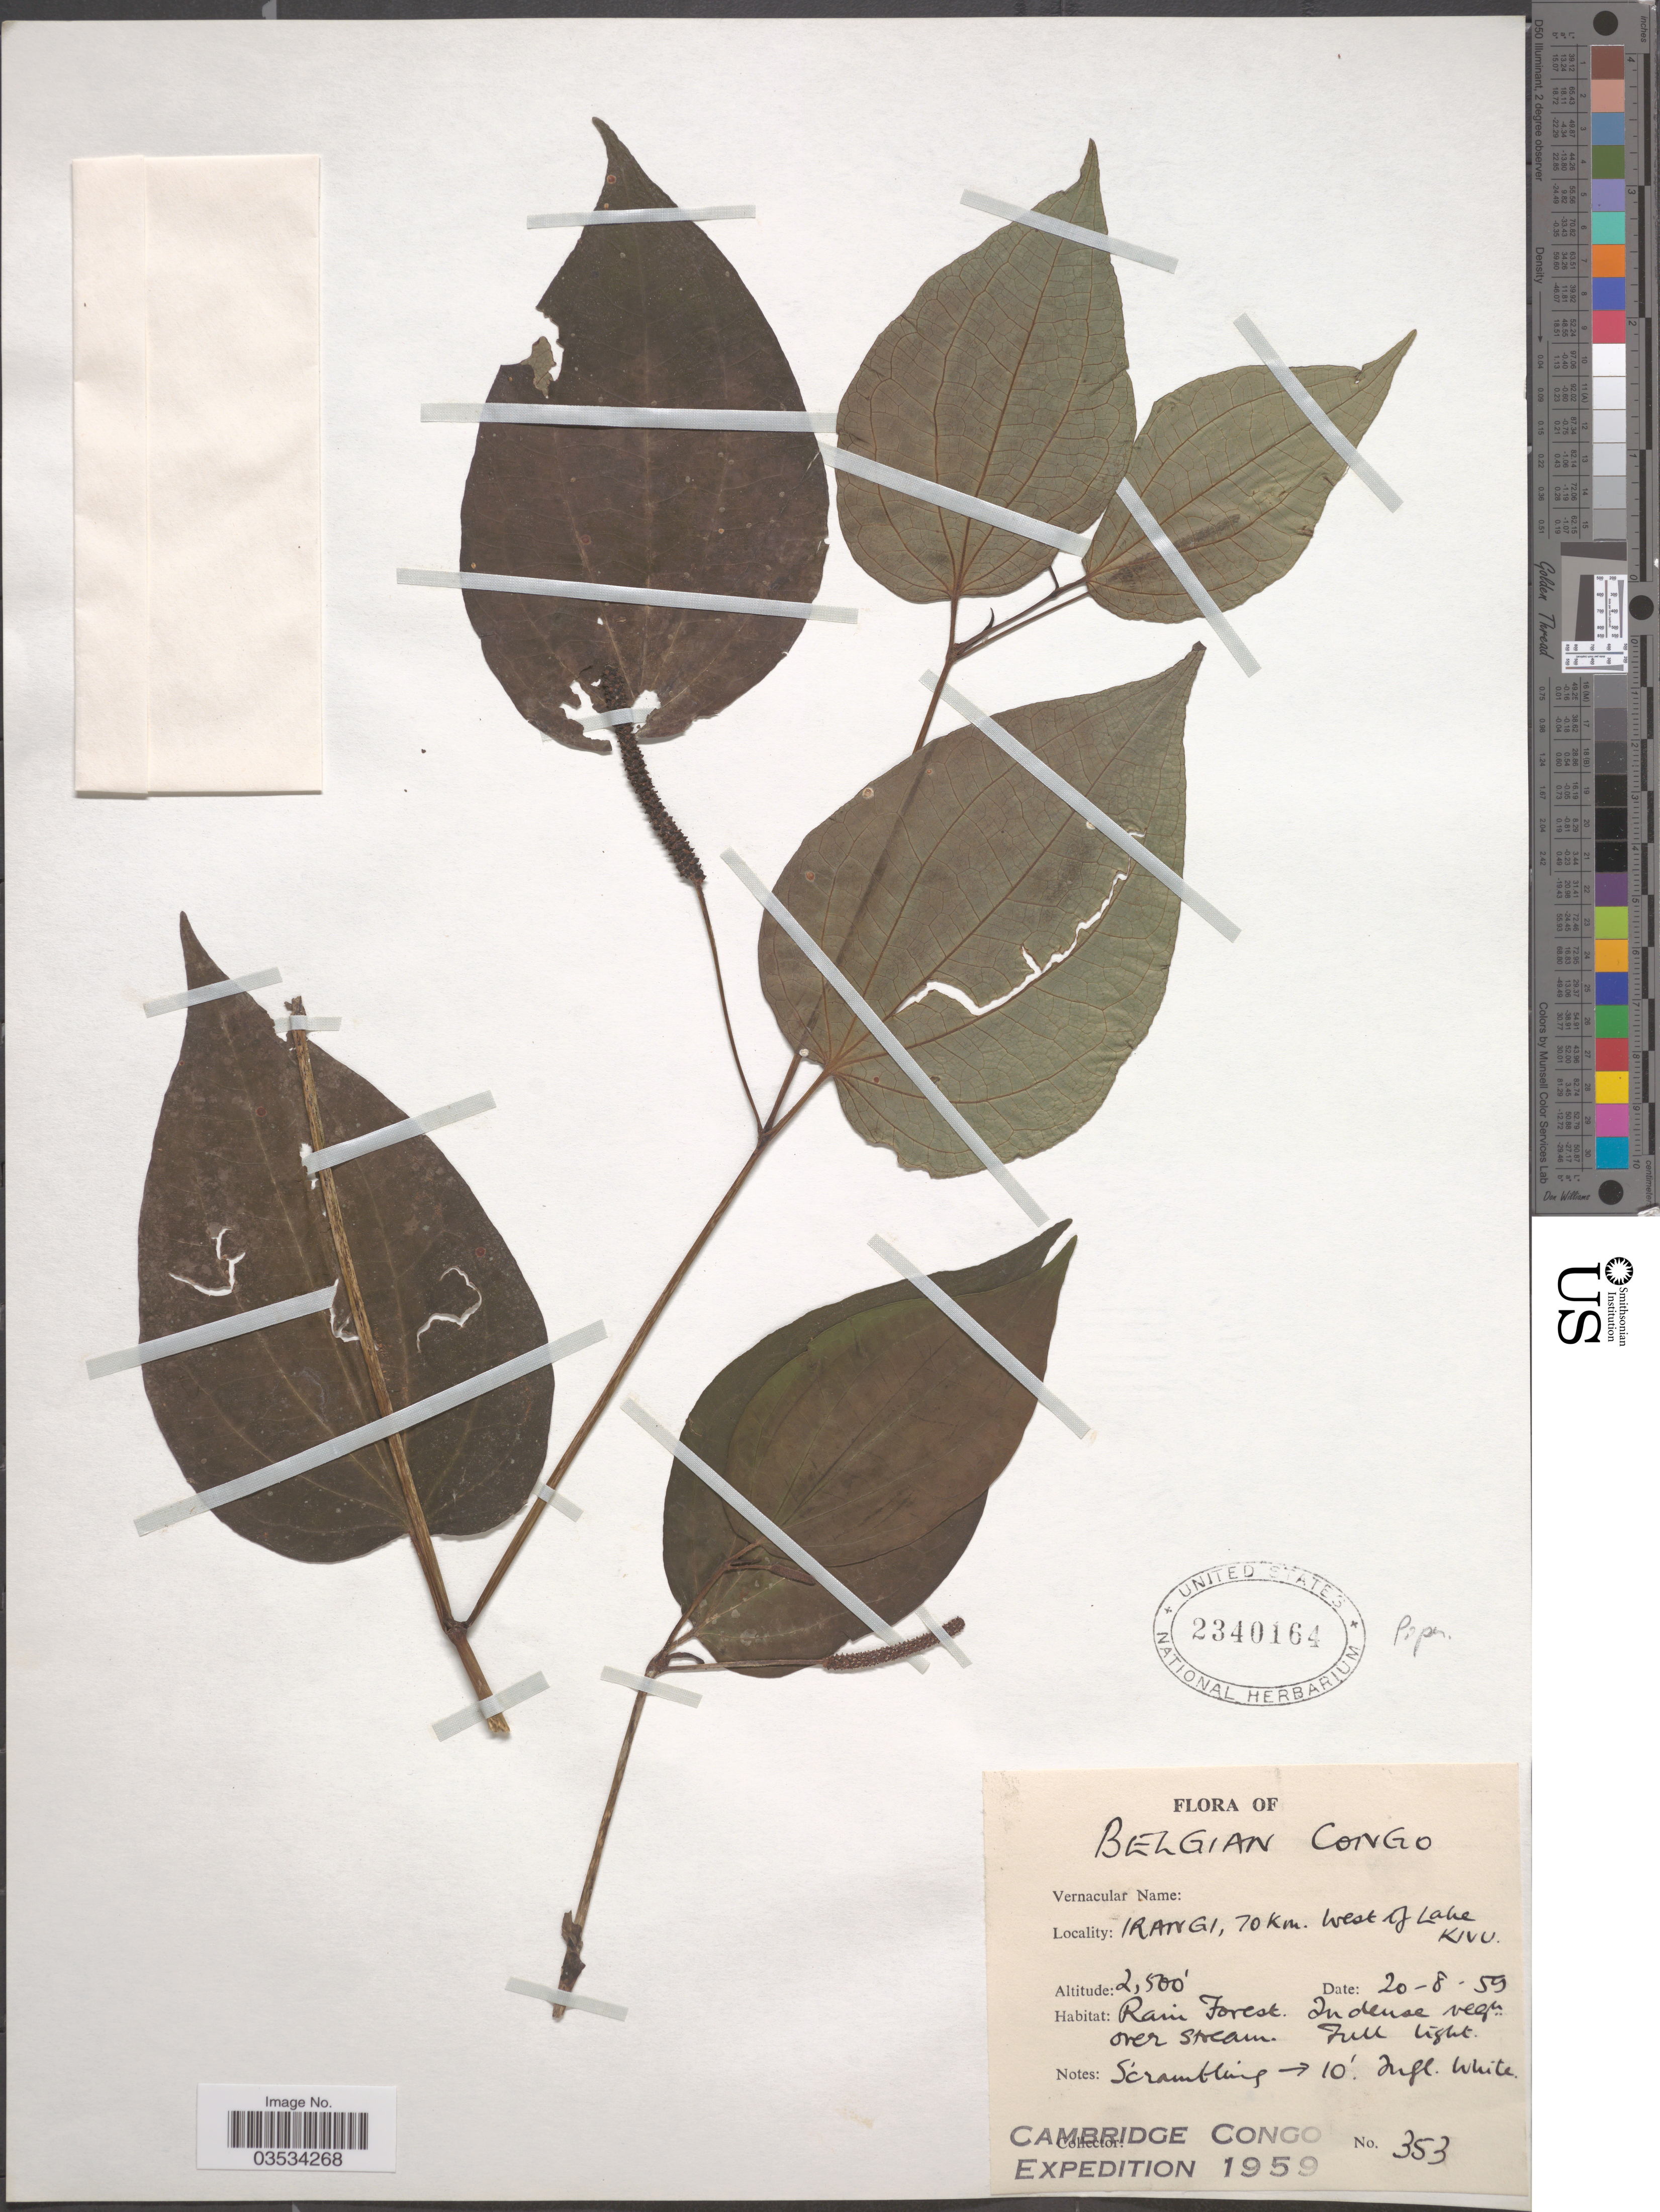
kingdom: Plantae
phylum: Tracheophyta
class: Magnoliopsida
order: Piperales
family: Piperaceae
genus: Piper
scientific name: Piper sp.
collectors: Cambridge Congo Expedition 1959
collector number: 353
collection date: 1959-08-20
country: Congo, Democratic Republic of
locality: Belgian Congo. Irangi, 70 km. West of Lake Kivu.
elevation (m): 762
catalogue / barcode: US 2340164